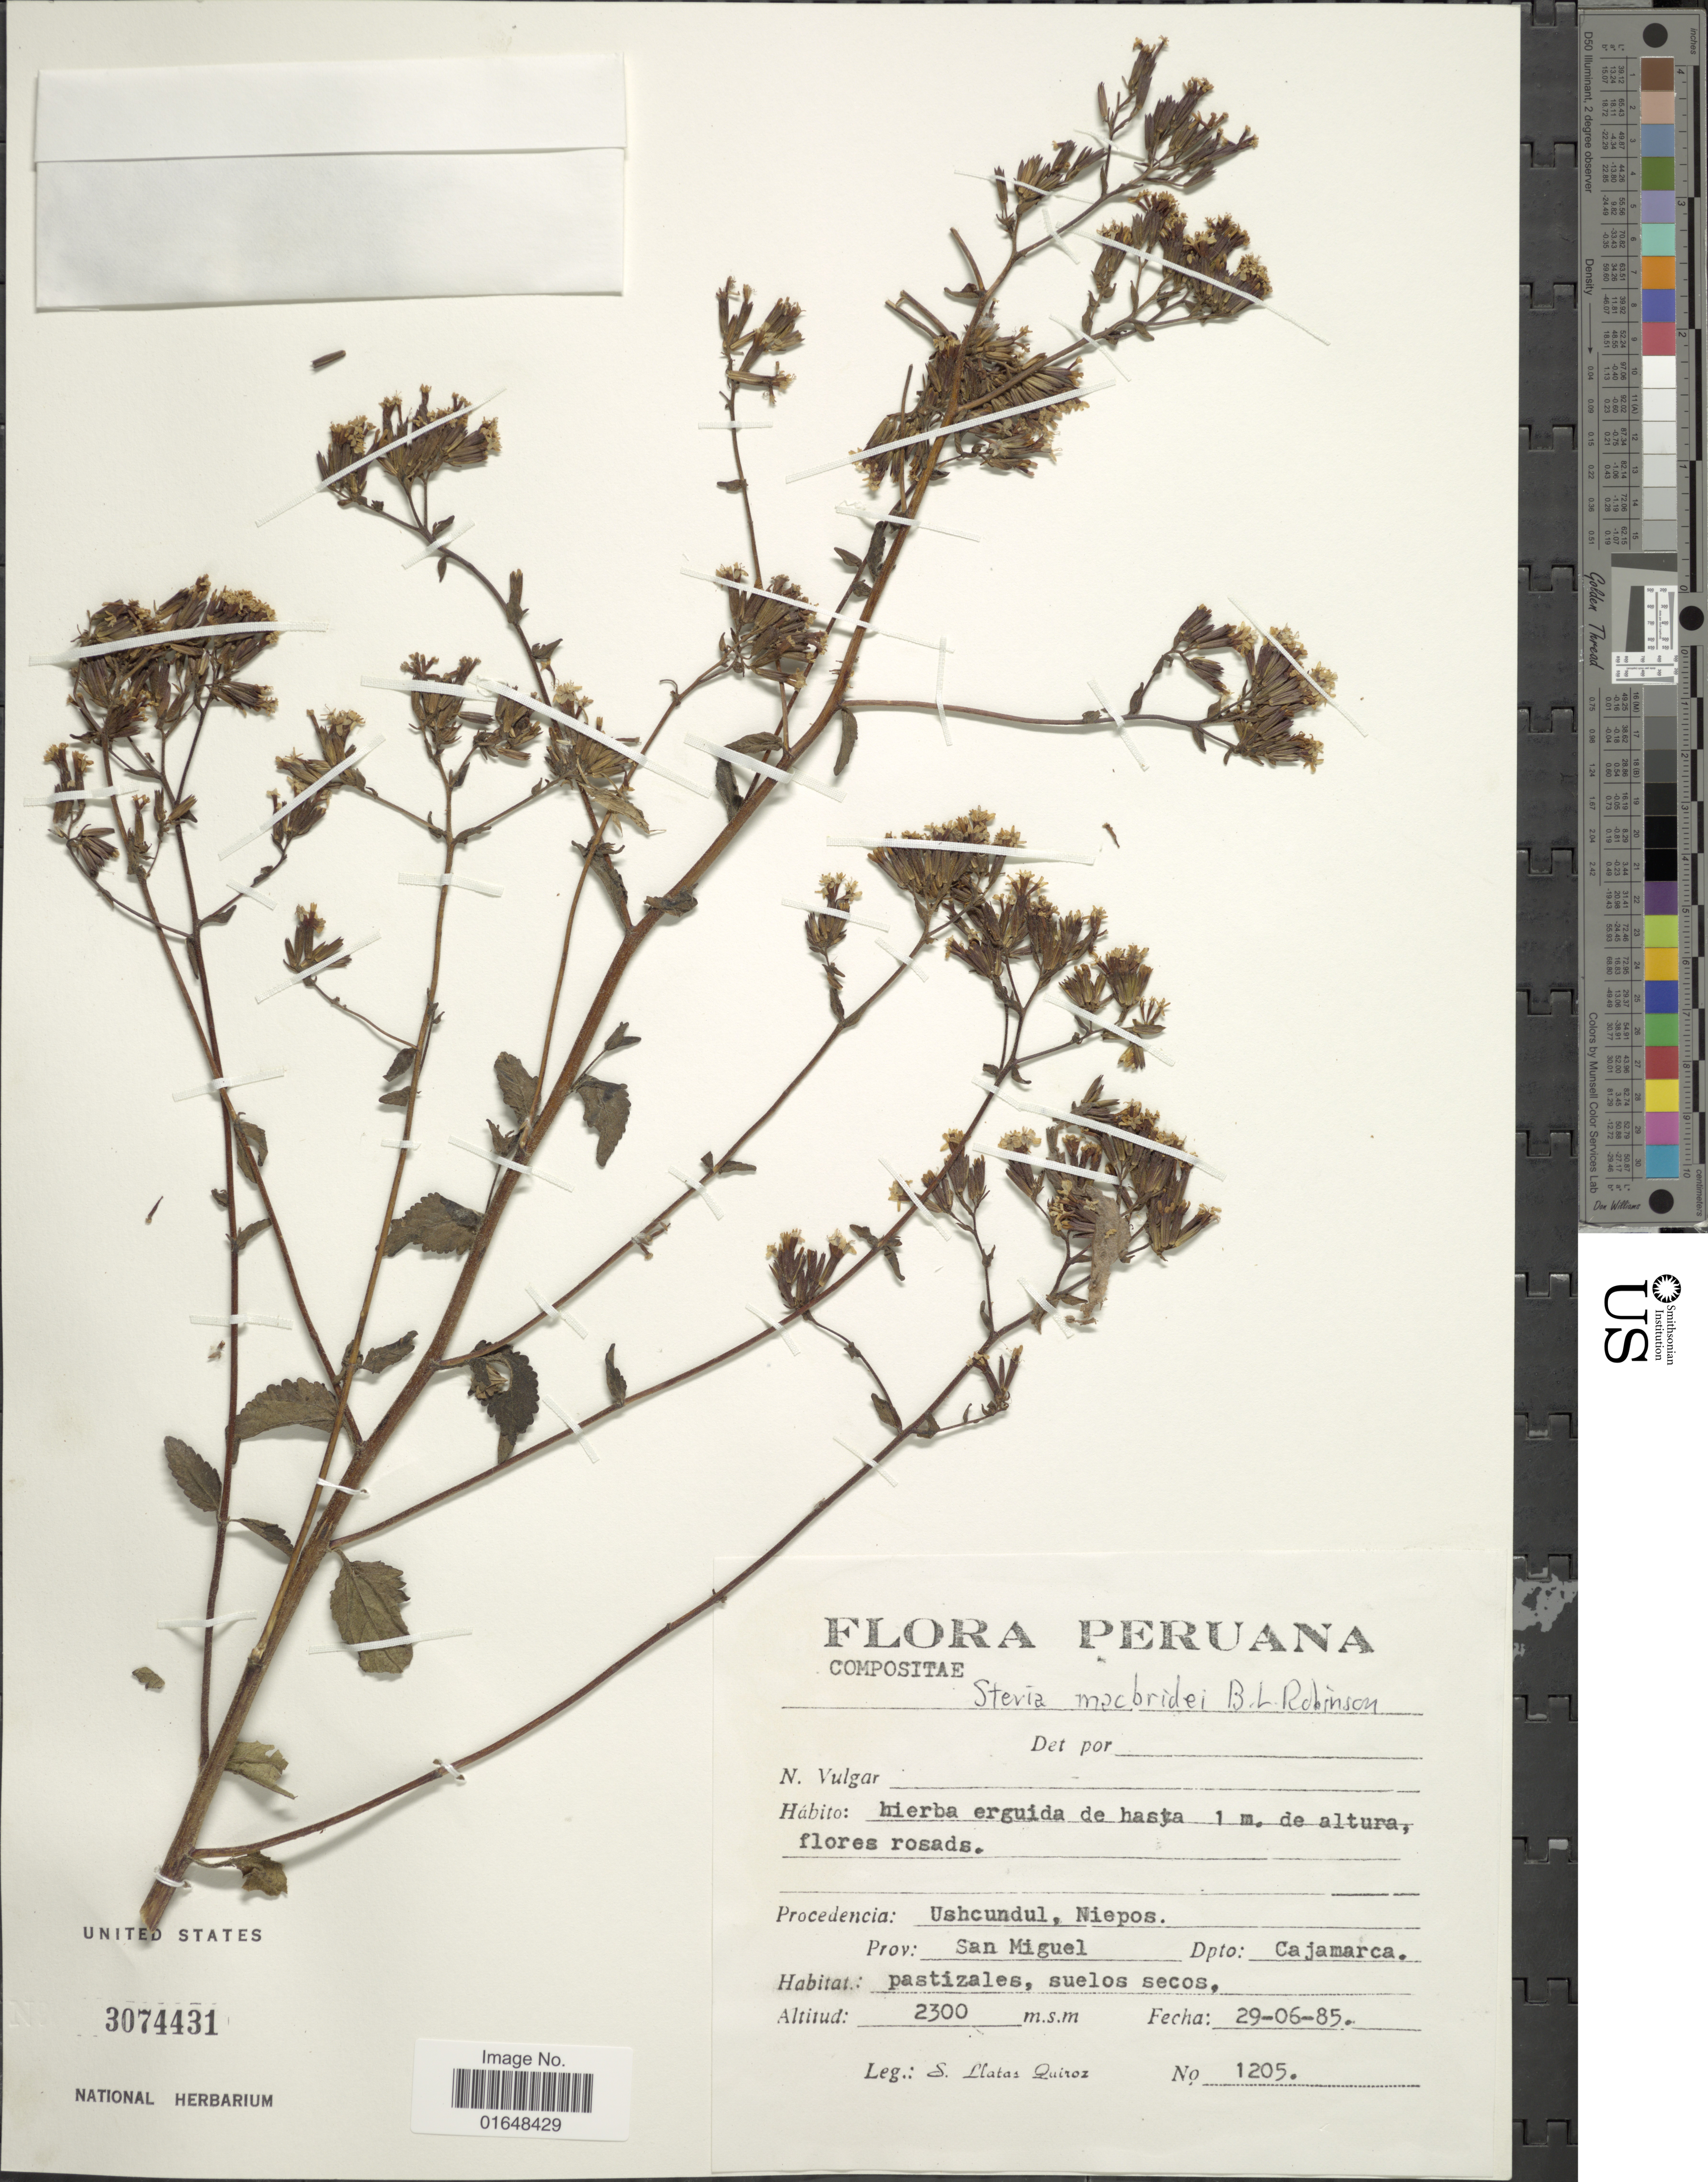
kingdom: Plantae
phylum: Tracheophyta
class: Magnoliopsida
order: Asterales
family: Asteraceae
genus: Stevia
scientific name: Stevia macbridei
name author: B.L. Rob.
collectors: S. Llatas Quiroz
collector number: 1205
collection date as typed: Transcribed d/m/y: 29/6/85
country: Peru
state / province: Cajamarca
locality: Ushcundul, Niepos. Prov: San Miguel. Dpto: Cajamarca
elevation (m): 2300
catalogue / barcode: US 3074431